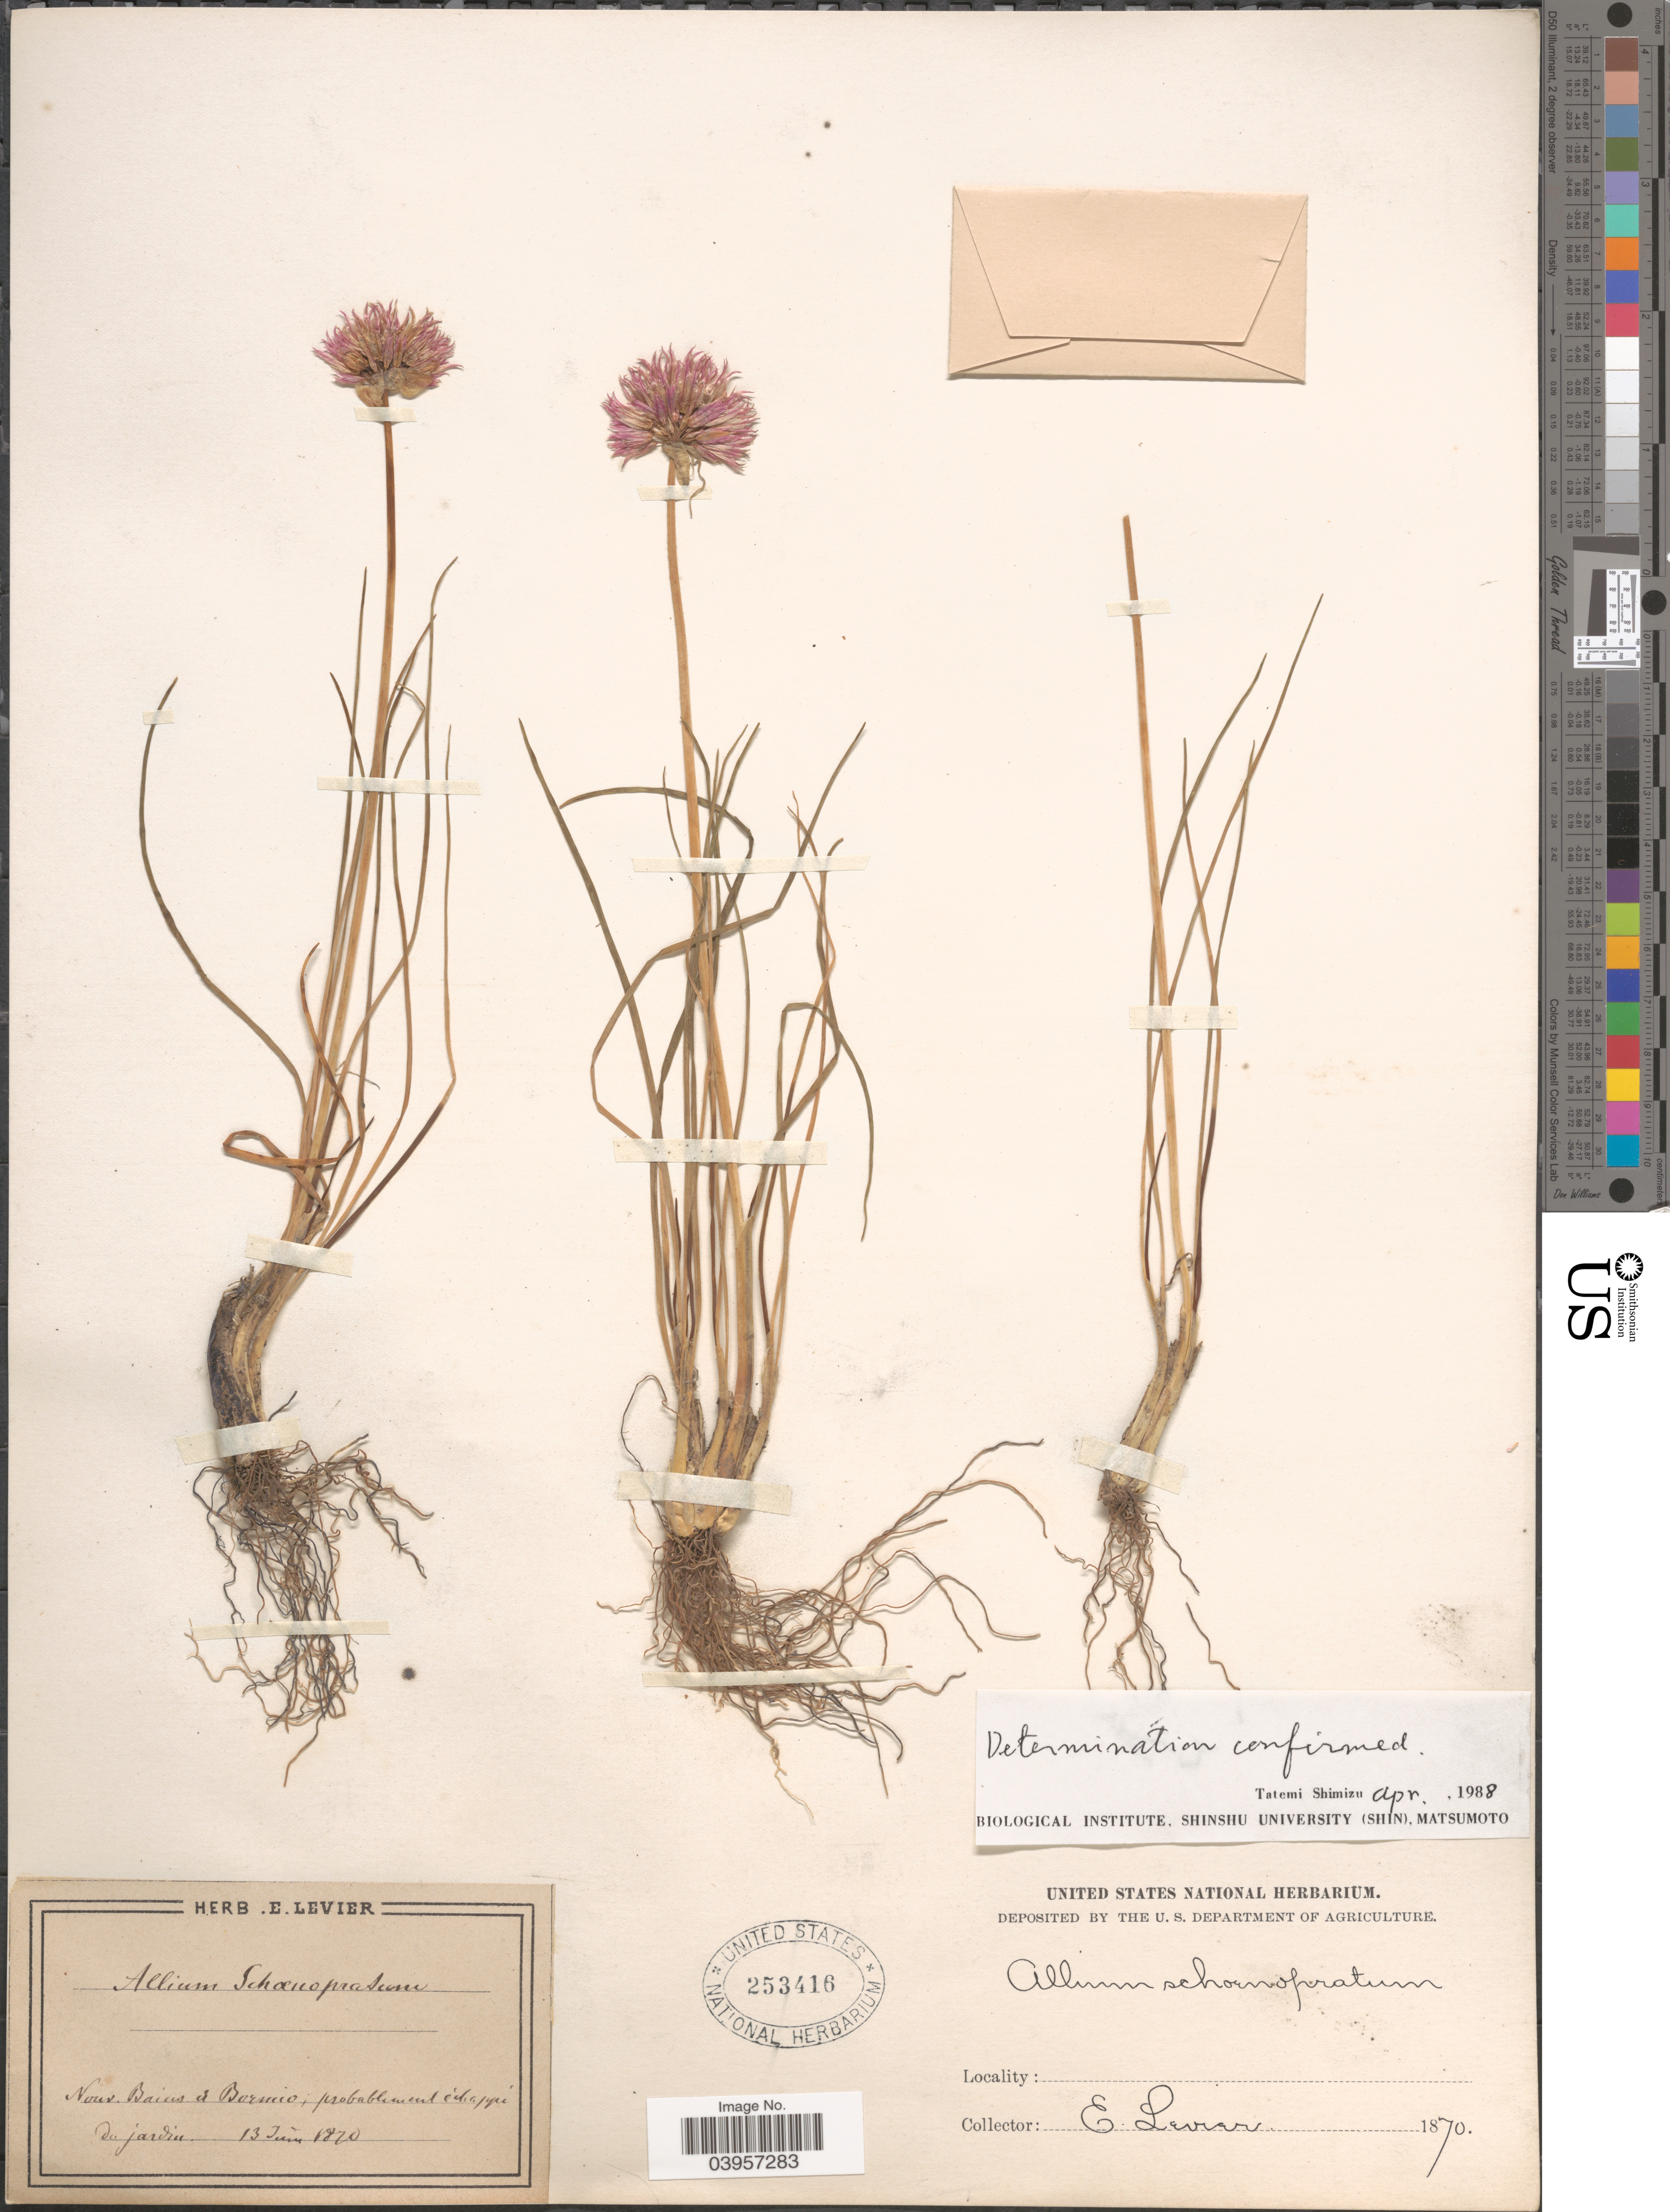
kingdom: Plantae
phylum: Tracheophyta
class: Liliopsida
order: Asparagales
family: Amaryllidaceae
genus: Allium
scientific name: Allium schoenoprasum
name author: L.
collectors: É. Levier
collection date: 1870-06-13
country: Italy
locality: Nouv. Baius & Bormio; probabliment cihappe du jardin.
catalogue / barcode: US 253416